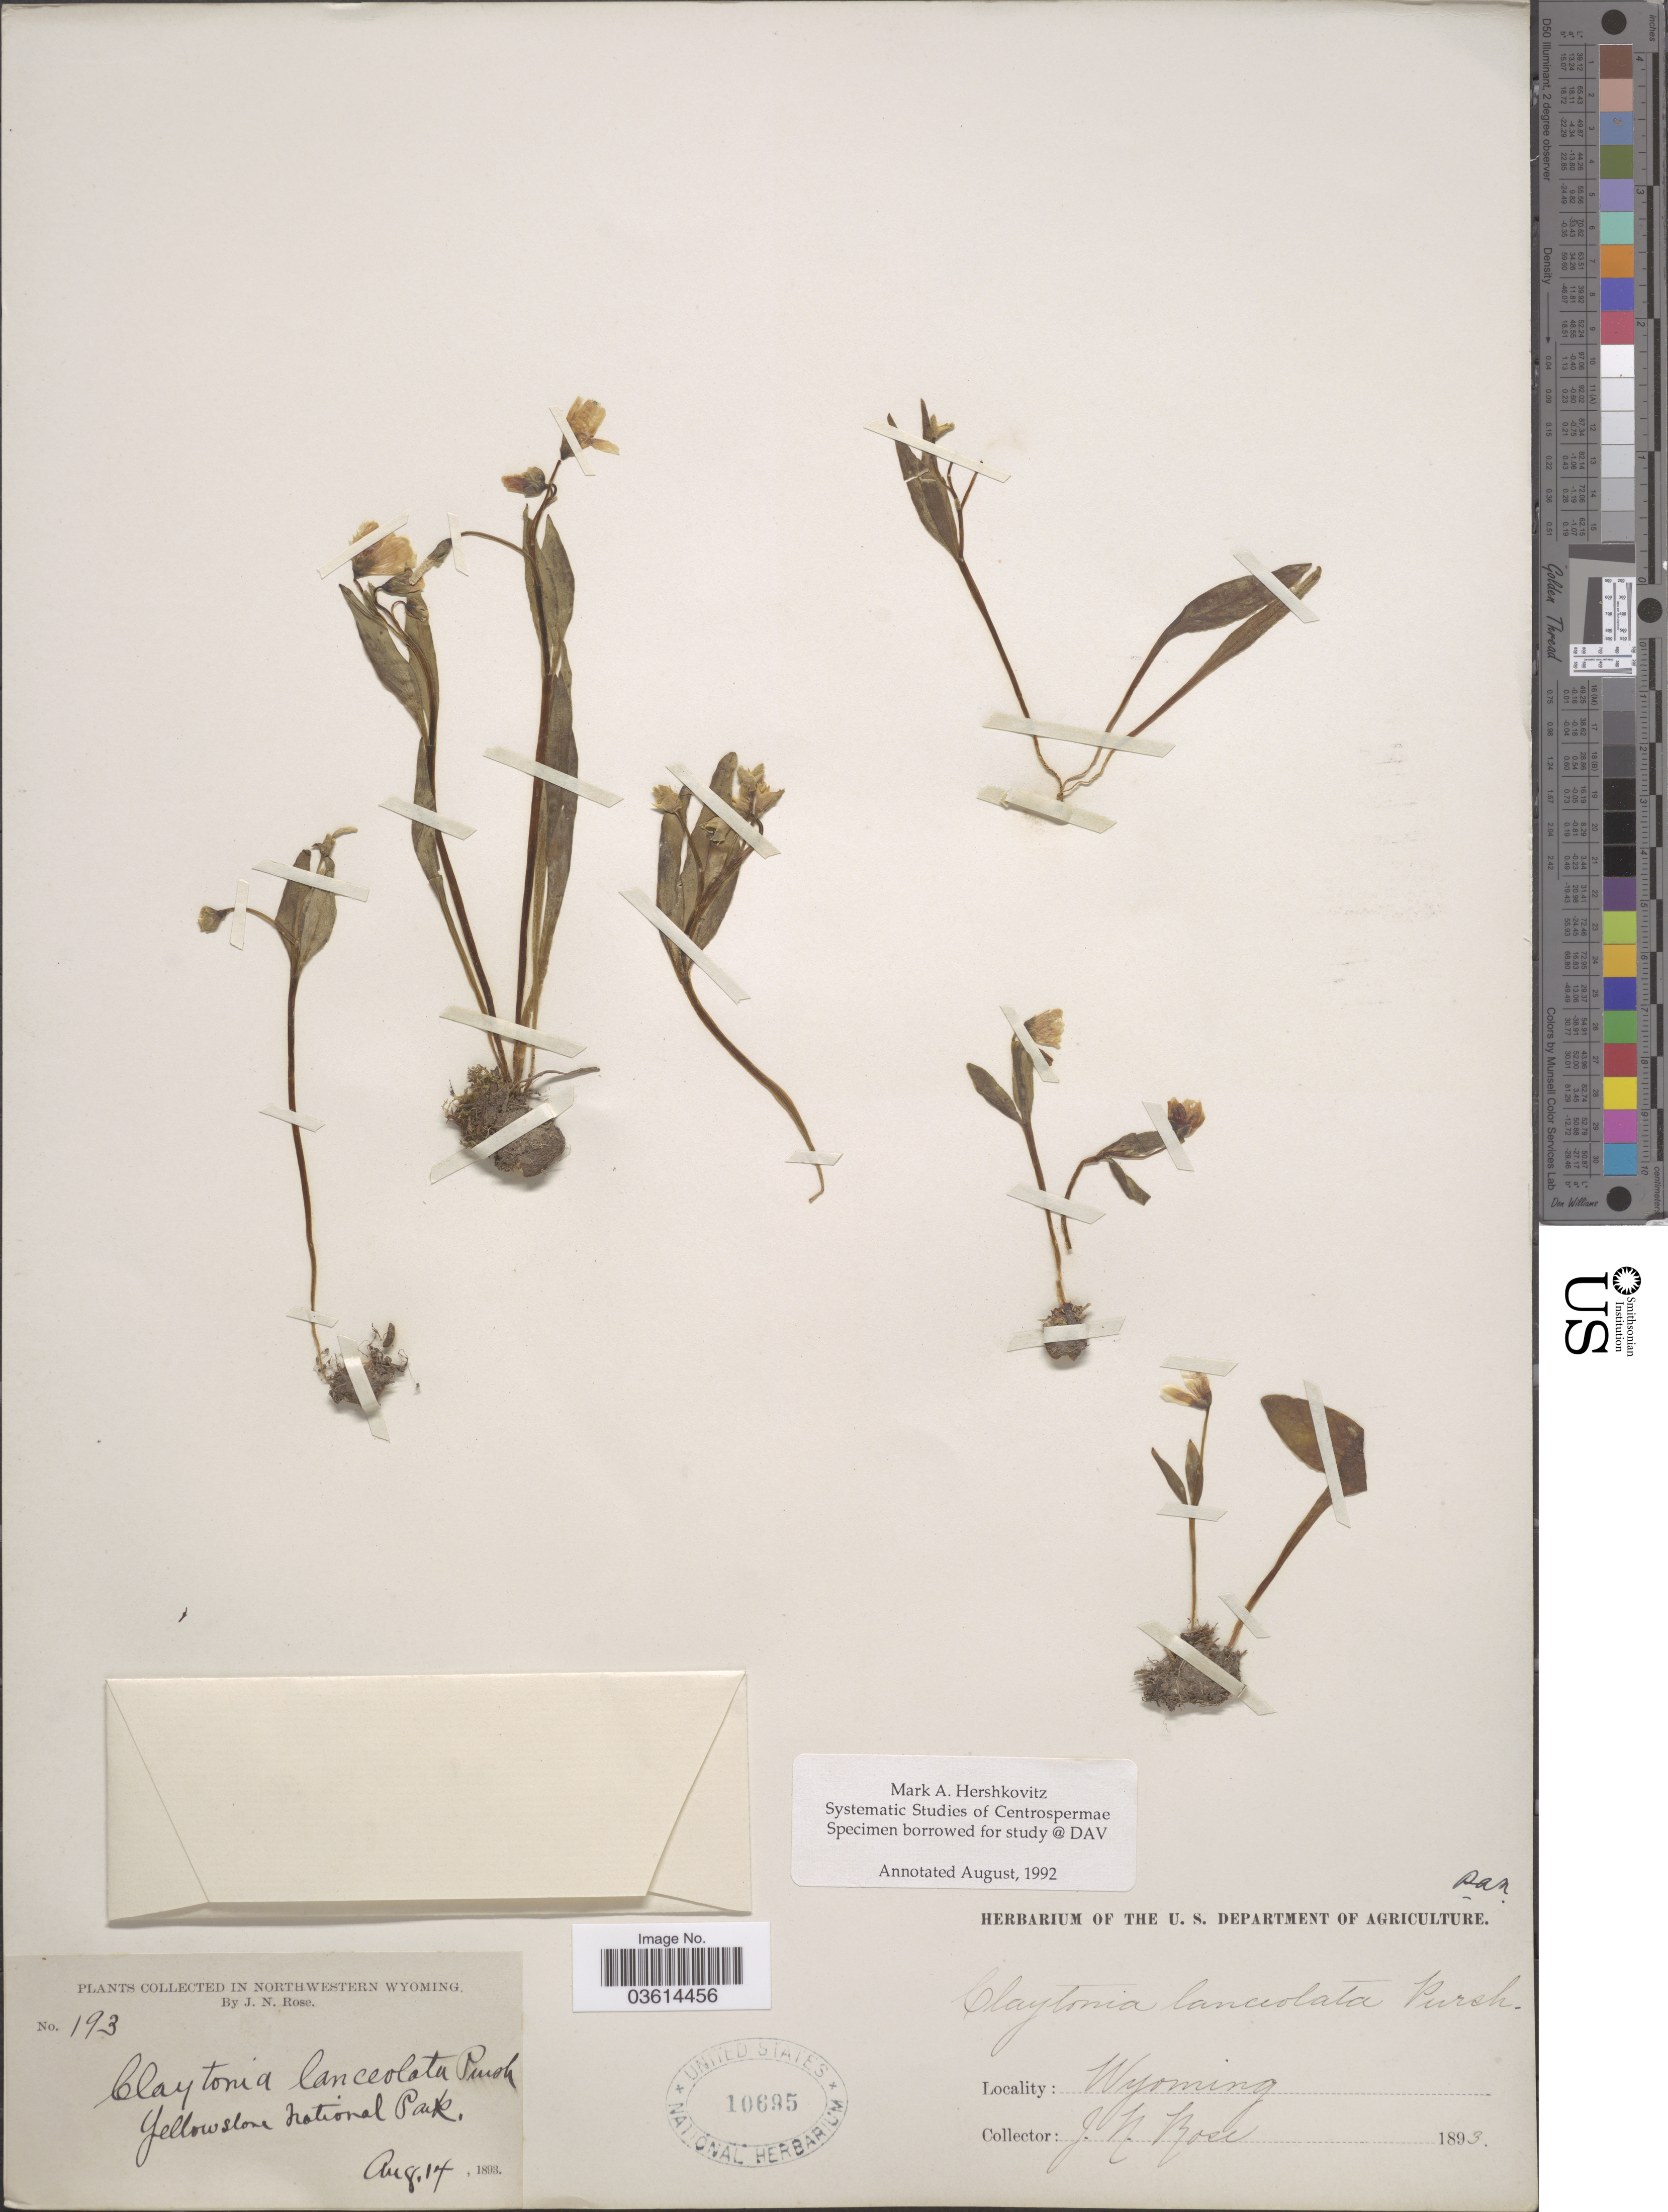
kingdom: Plantae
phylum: Tracheophyta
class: Magnoliopsida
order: Caryophyllales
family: Montiaceae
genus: Claytonia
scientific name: Claytonia lanceolata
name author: Pursh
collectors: J. N. Rose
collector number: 193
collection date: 1893-08-14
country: United States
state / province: Wyoming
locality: Northwestern Wyoming. Yellowstone National Park.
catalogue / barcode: US 10695